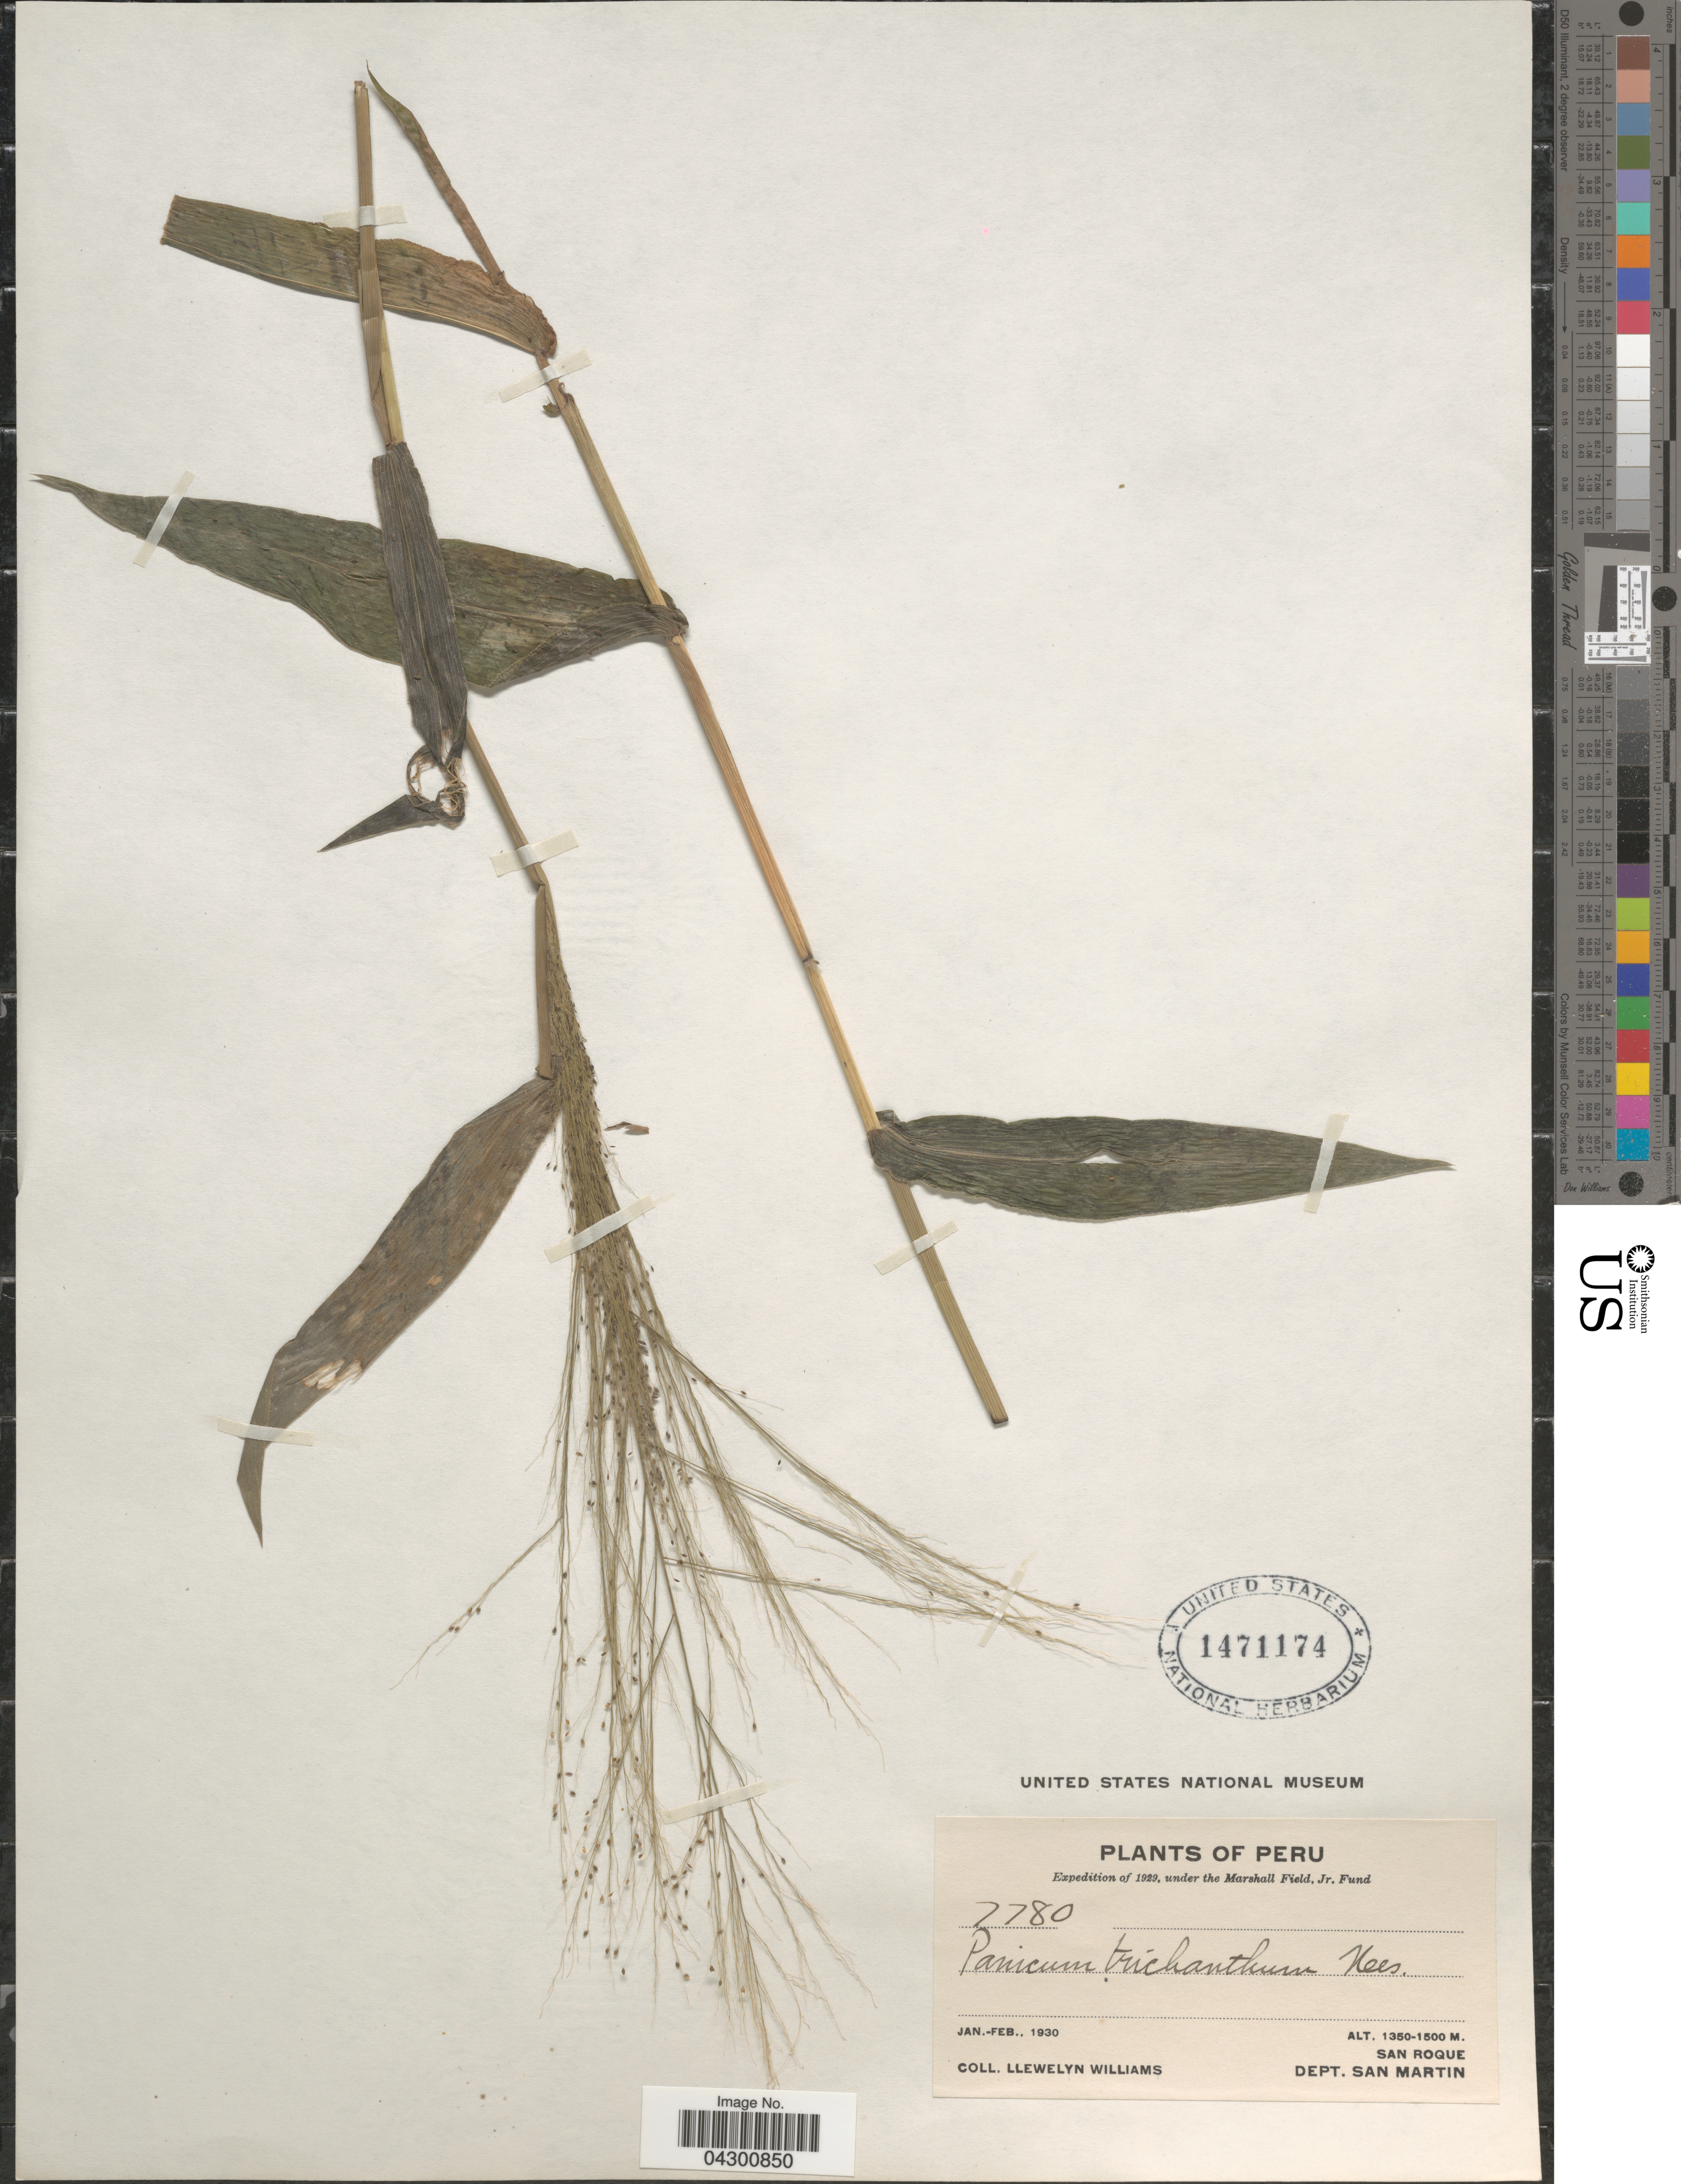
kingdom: Plantae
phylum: Tracheophyta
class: Liliopsida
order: Poales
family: Poaceae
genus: Panicum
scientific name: Panicum trichanthum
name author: Nees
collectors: Ll. Williams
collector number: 7780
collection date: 1930-01/1930-02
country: Peru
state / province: San Martín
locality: Expedition of 1929. San Roque. Dept. San Martin.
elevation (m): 1350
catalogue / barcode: US 1471174